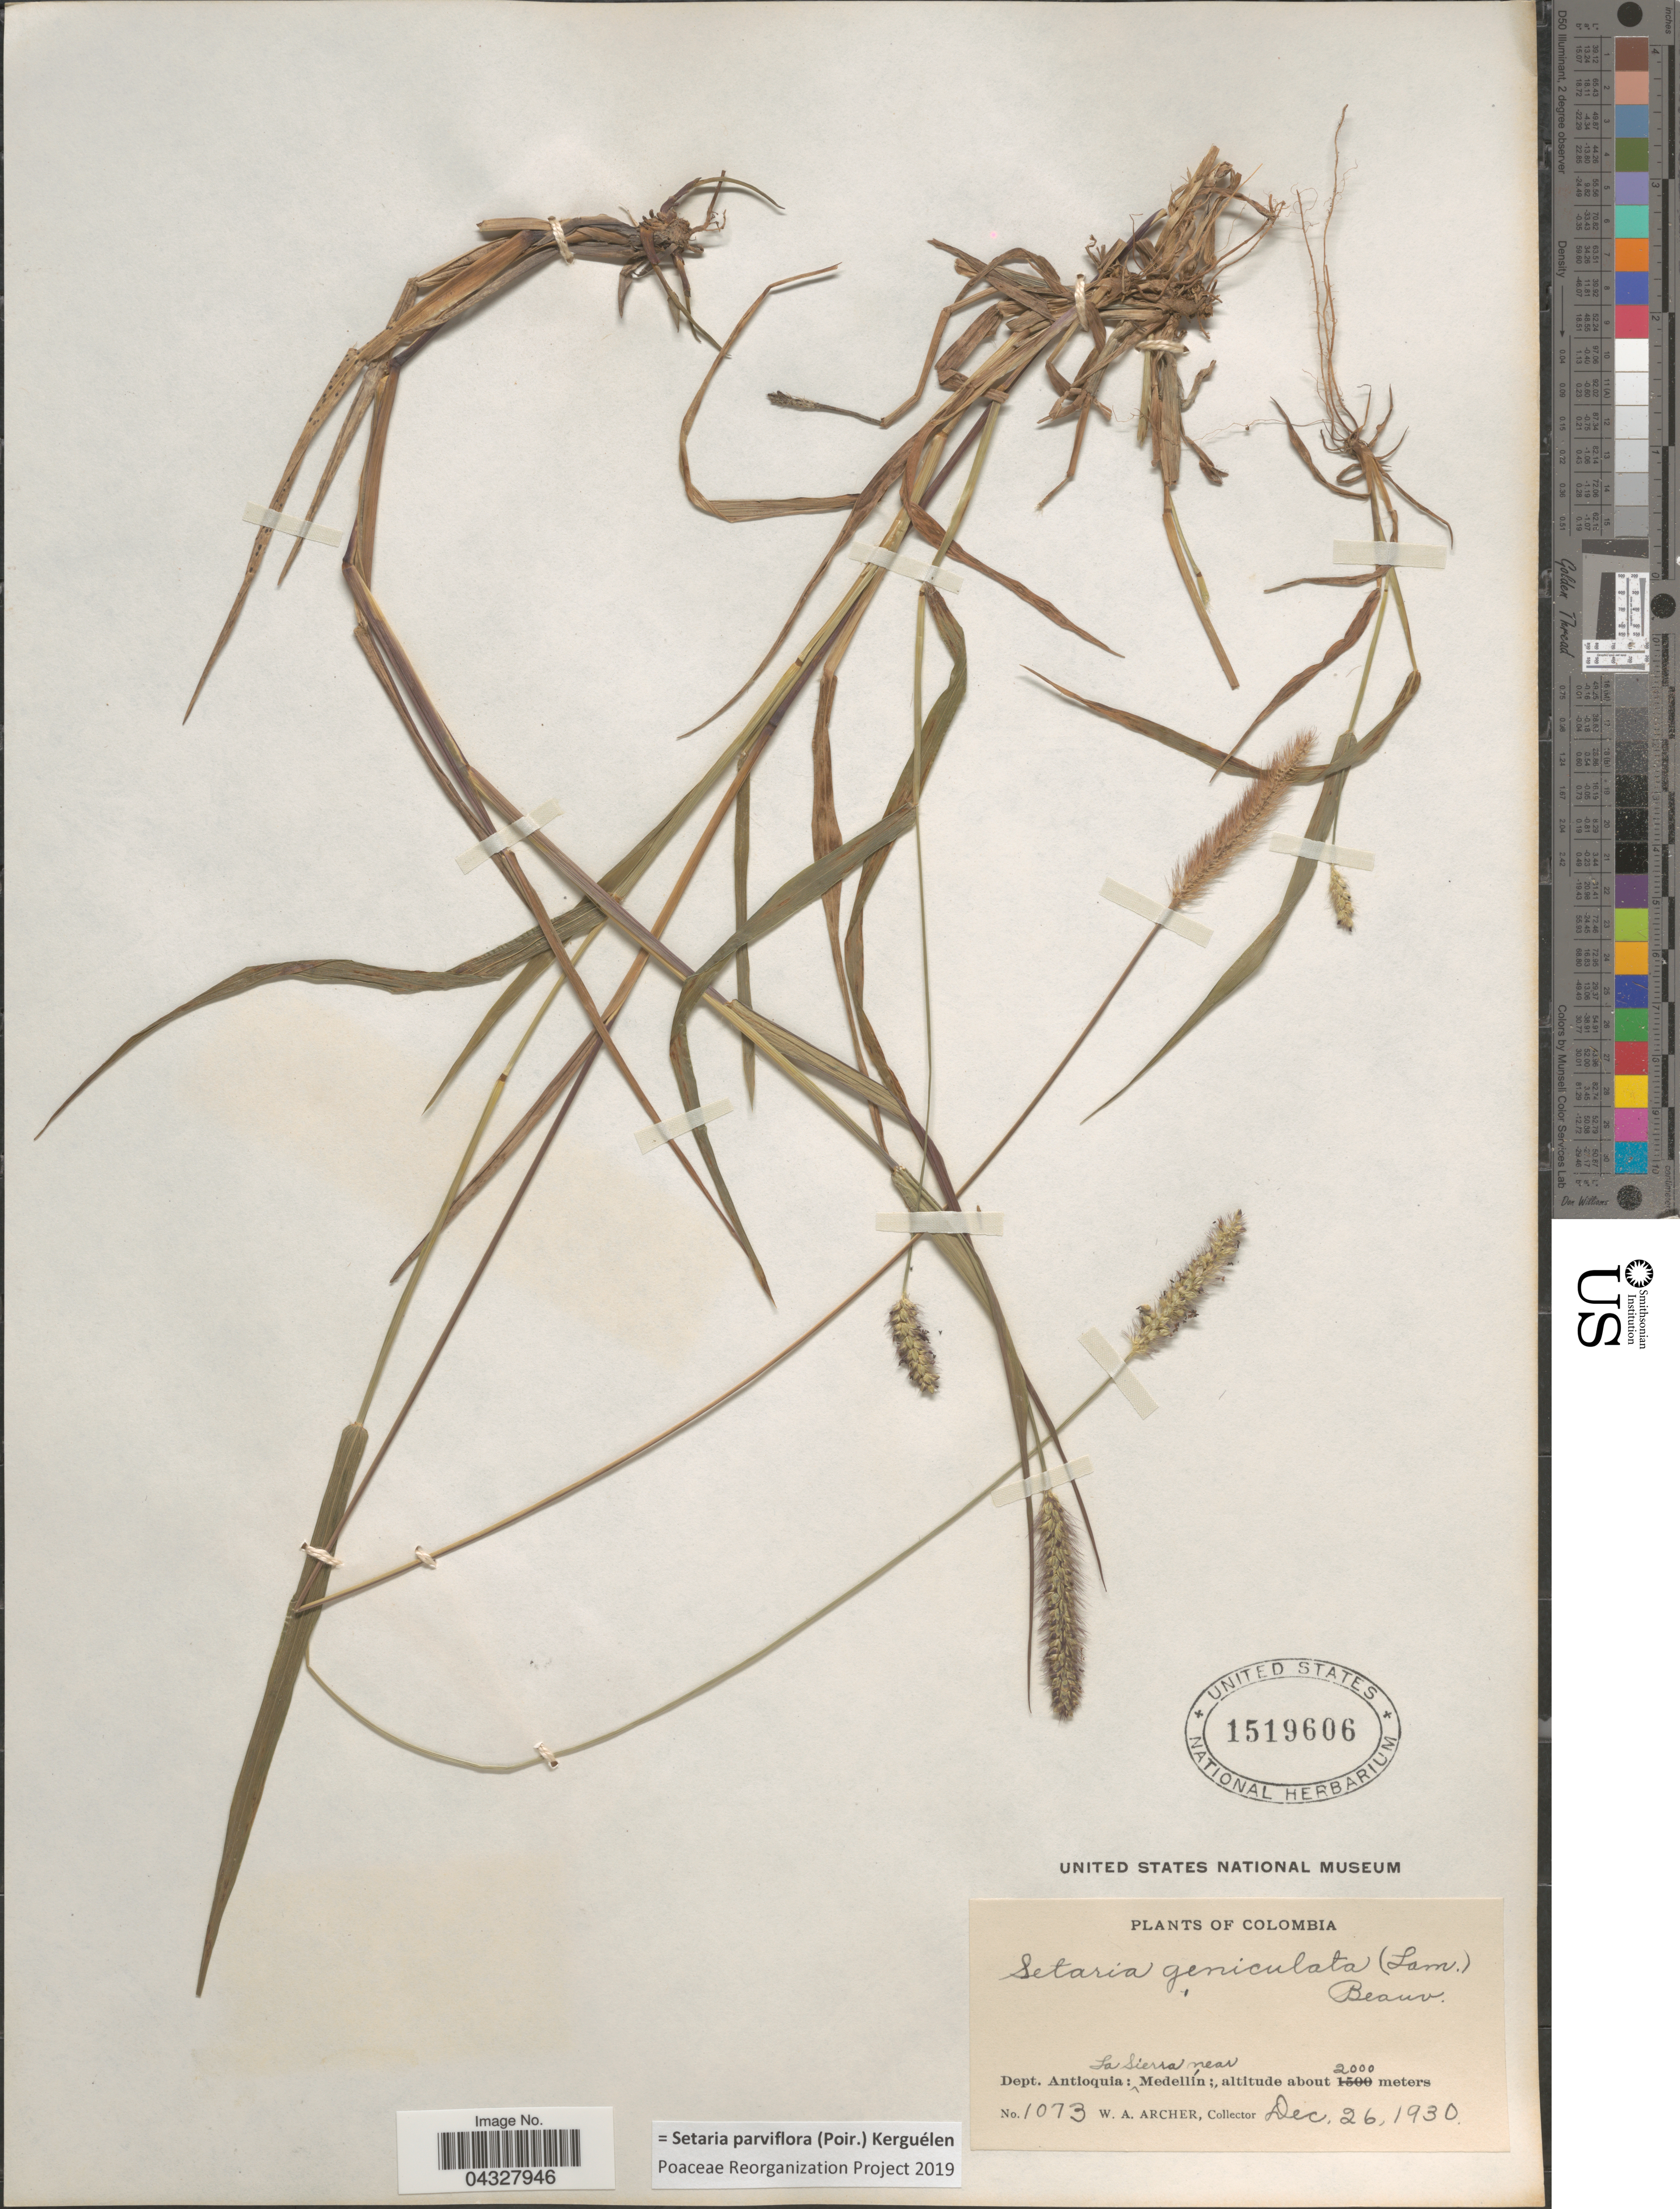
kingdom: Plantae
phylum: Tracheophyta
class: Liliopsida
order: Poales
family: Poaceae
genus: Setaria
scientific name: Setaria parviflora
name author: (Poir.) Kerguélen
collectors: W. Archer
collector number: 1073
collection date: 1930-12-26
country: Colombia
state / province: Antioquia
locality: Dept. Antioquia: La Sierra, near Medellín.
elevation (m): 200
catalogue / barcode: US 1519606